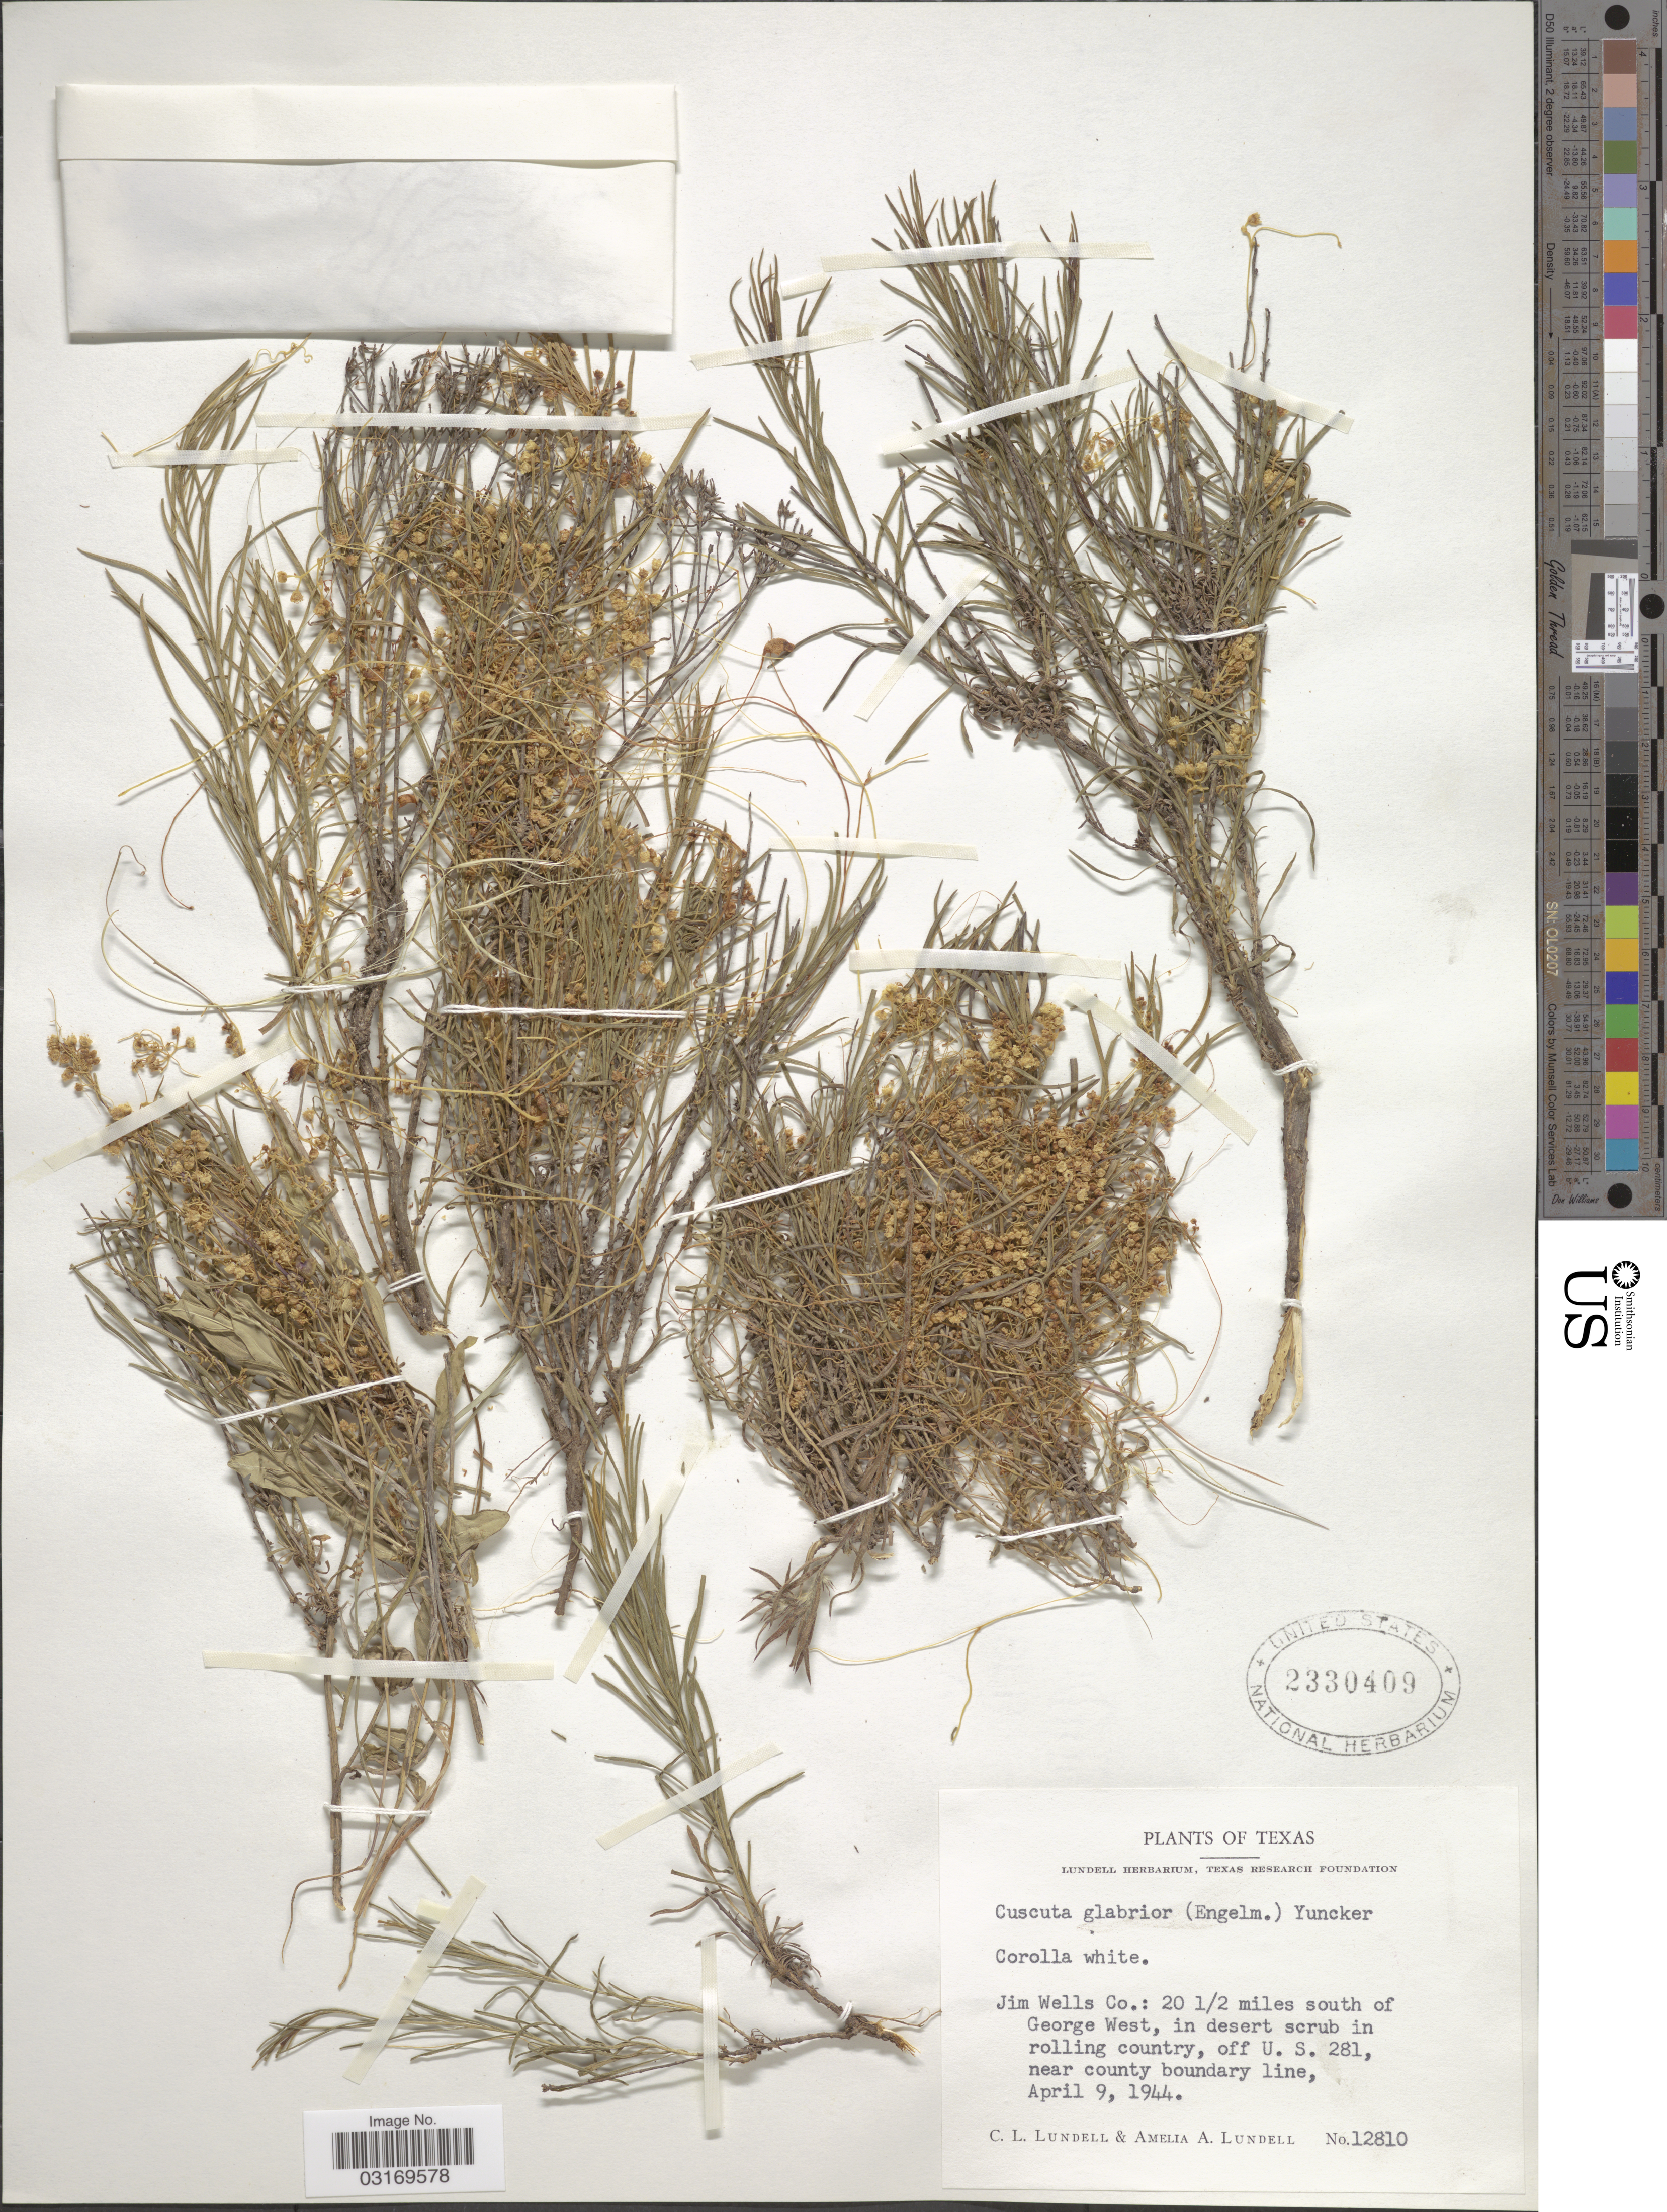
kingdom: Plantae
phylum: Tracheophyta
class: Magnoliopsida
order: Solanales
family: Convolvulaceae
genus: Cuscuta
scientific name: Cuscuta glabrior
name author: (Engelm.) Yunck.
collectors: C. L. Lundell & A. A. Lundell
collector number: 12810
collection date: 1944-04-09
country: United States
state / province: Texas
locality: Jim Wells Co.: 20 1/2 miles south of George West, in desert scrub in rolling country, off U. S. 281, near county boundary line.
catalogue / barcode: US 2330409